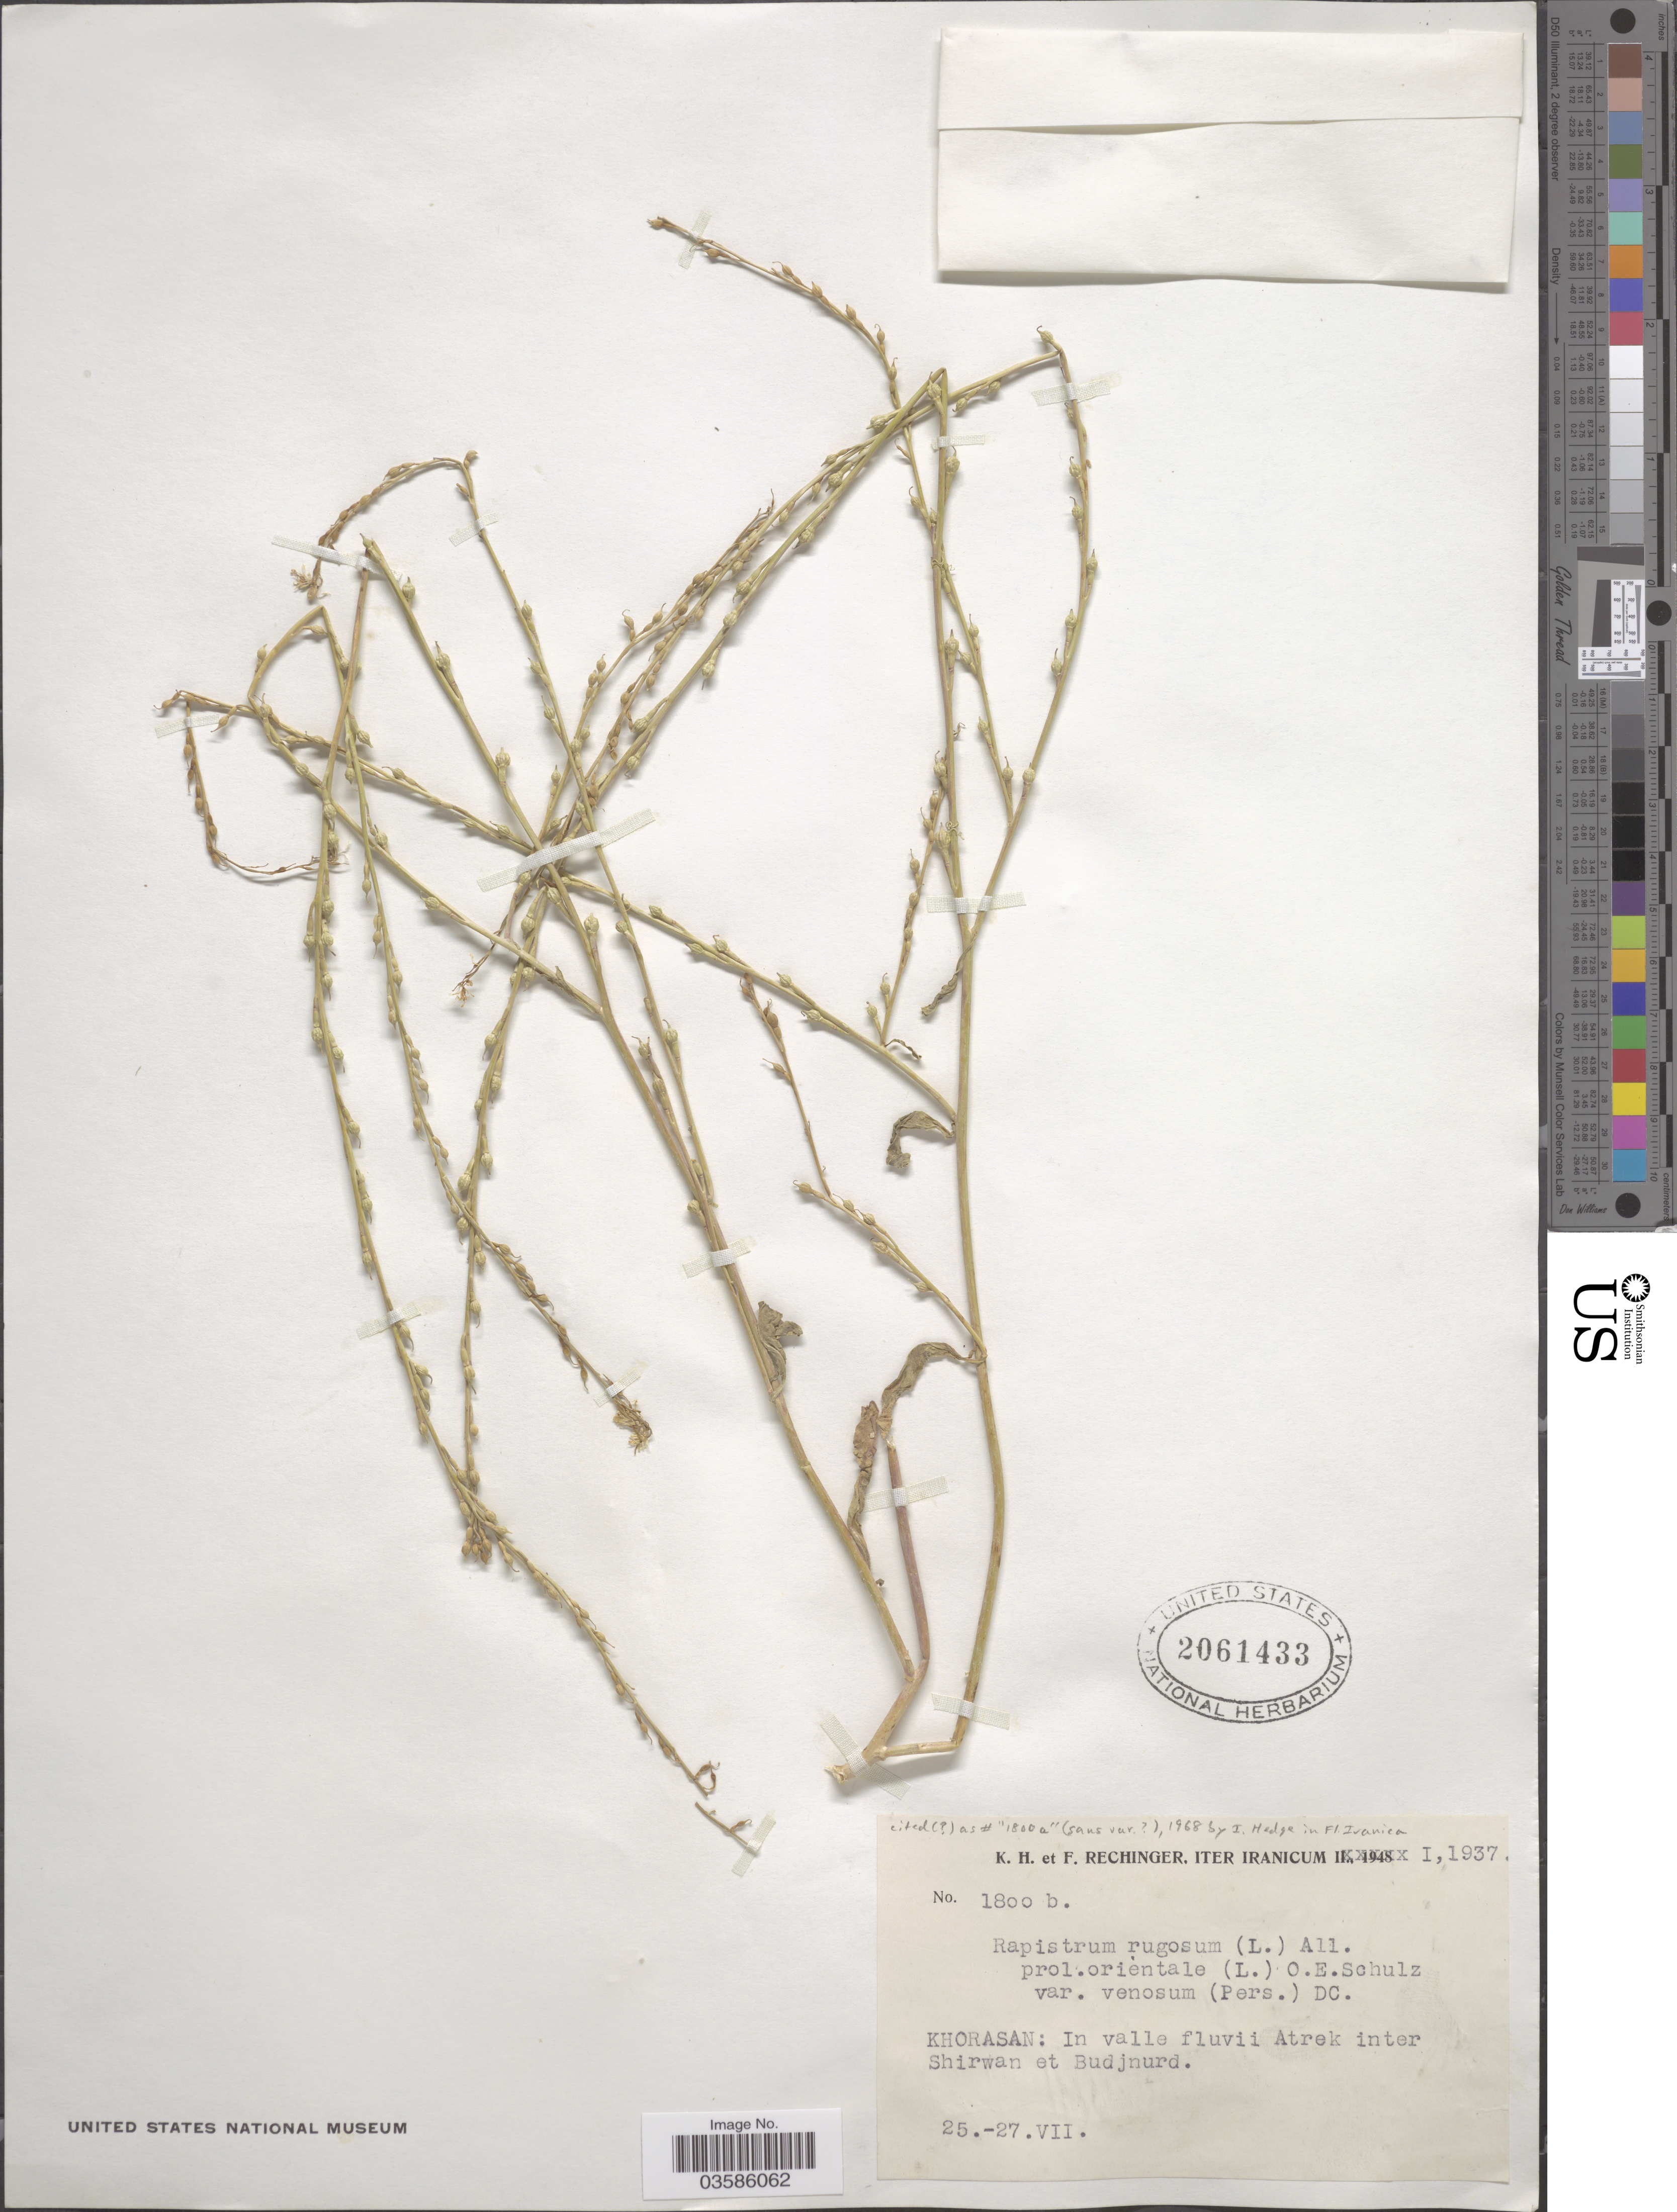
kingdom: Plantae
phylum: Tracheophyta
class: Magnoliopsida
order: Brassicales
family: Brassicaceae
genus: Rapistrum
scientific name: Rapistrum rugosum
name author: (L.) All.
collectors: K. H. Rechinger & F. Rechinger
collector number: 1800b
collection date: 1937-07-25/1937-07-27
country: Iran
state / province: Khorasan [obsolete]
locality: In valle fluvii Atrek inter Shirwan et Budjnurd.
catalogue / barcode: US 2061433